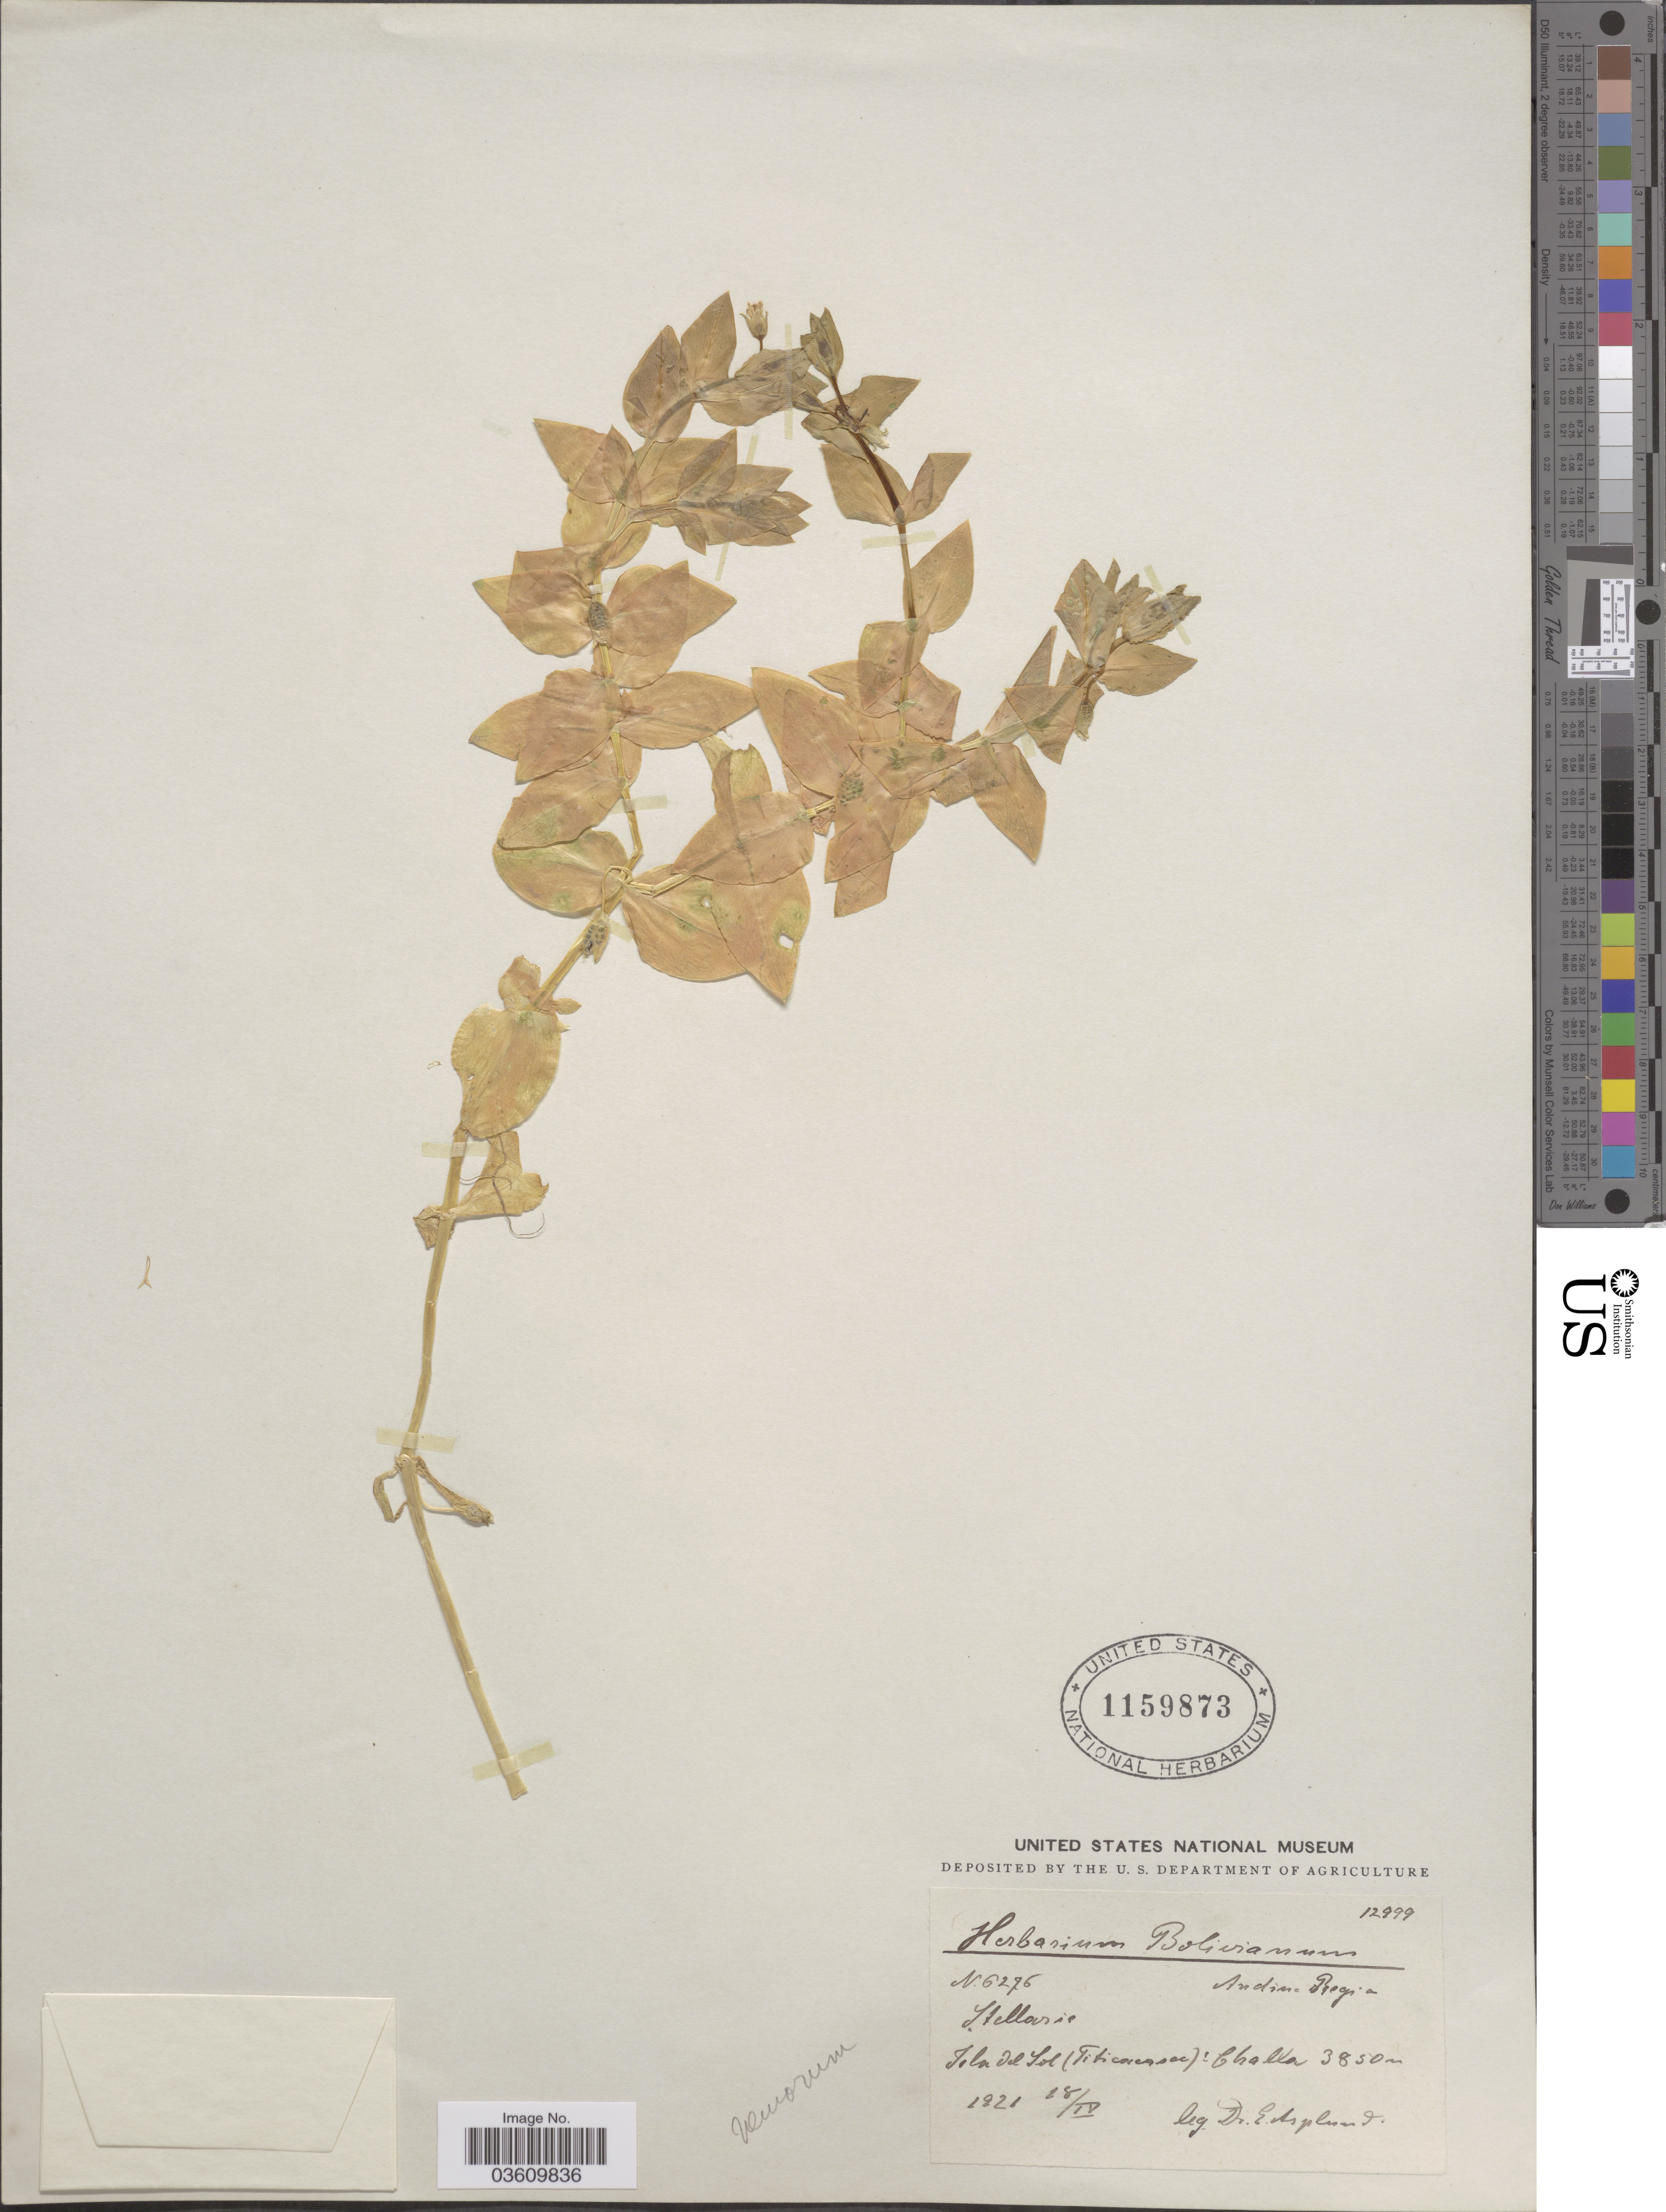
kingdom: Plantae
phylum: Tracheophyta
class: Magnoliopsida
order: Caryophyllales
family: Caryophyllaceae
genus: Stellaria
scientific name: Stellaria ovata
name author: Willd.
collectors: E. Asplund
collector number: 12999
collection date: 1921-04-28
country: Bolivia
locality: Andine Regio. Isla del Sol (Titicacasee); Challa.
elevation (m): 3850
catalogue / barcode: US 1159873